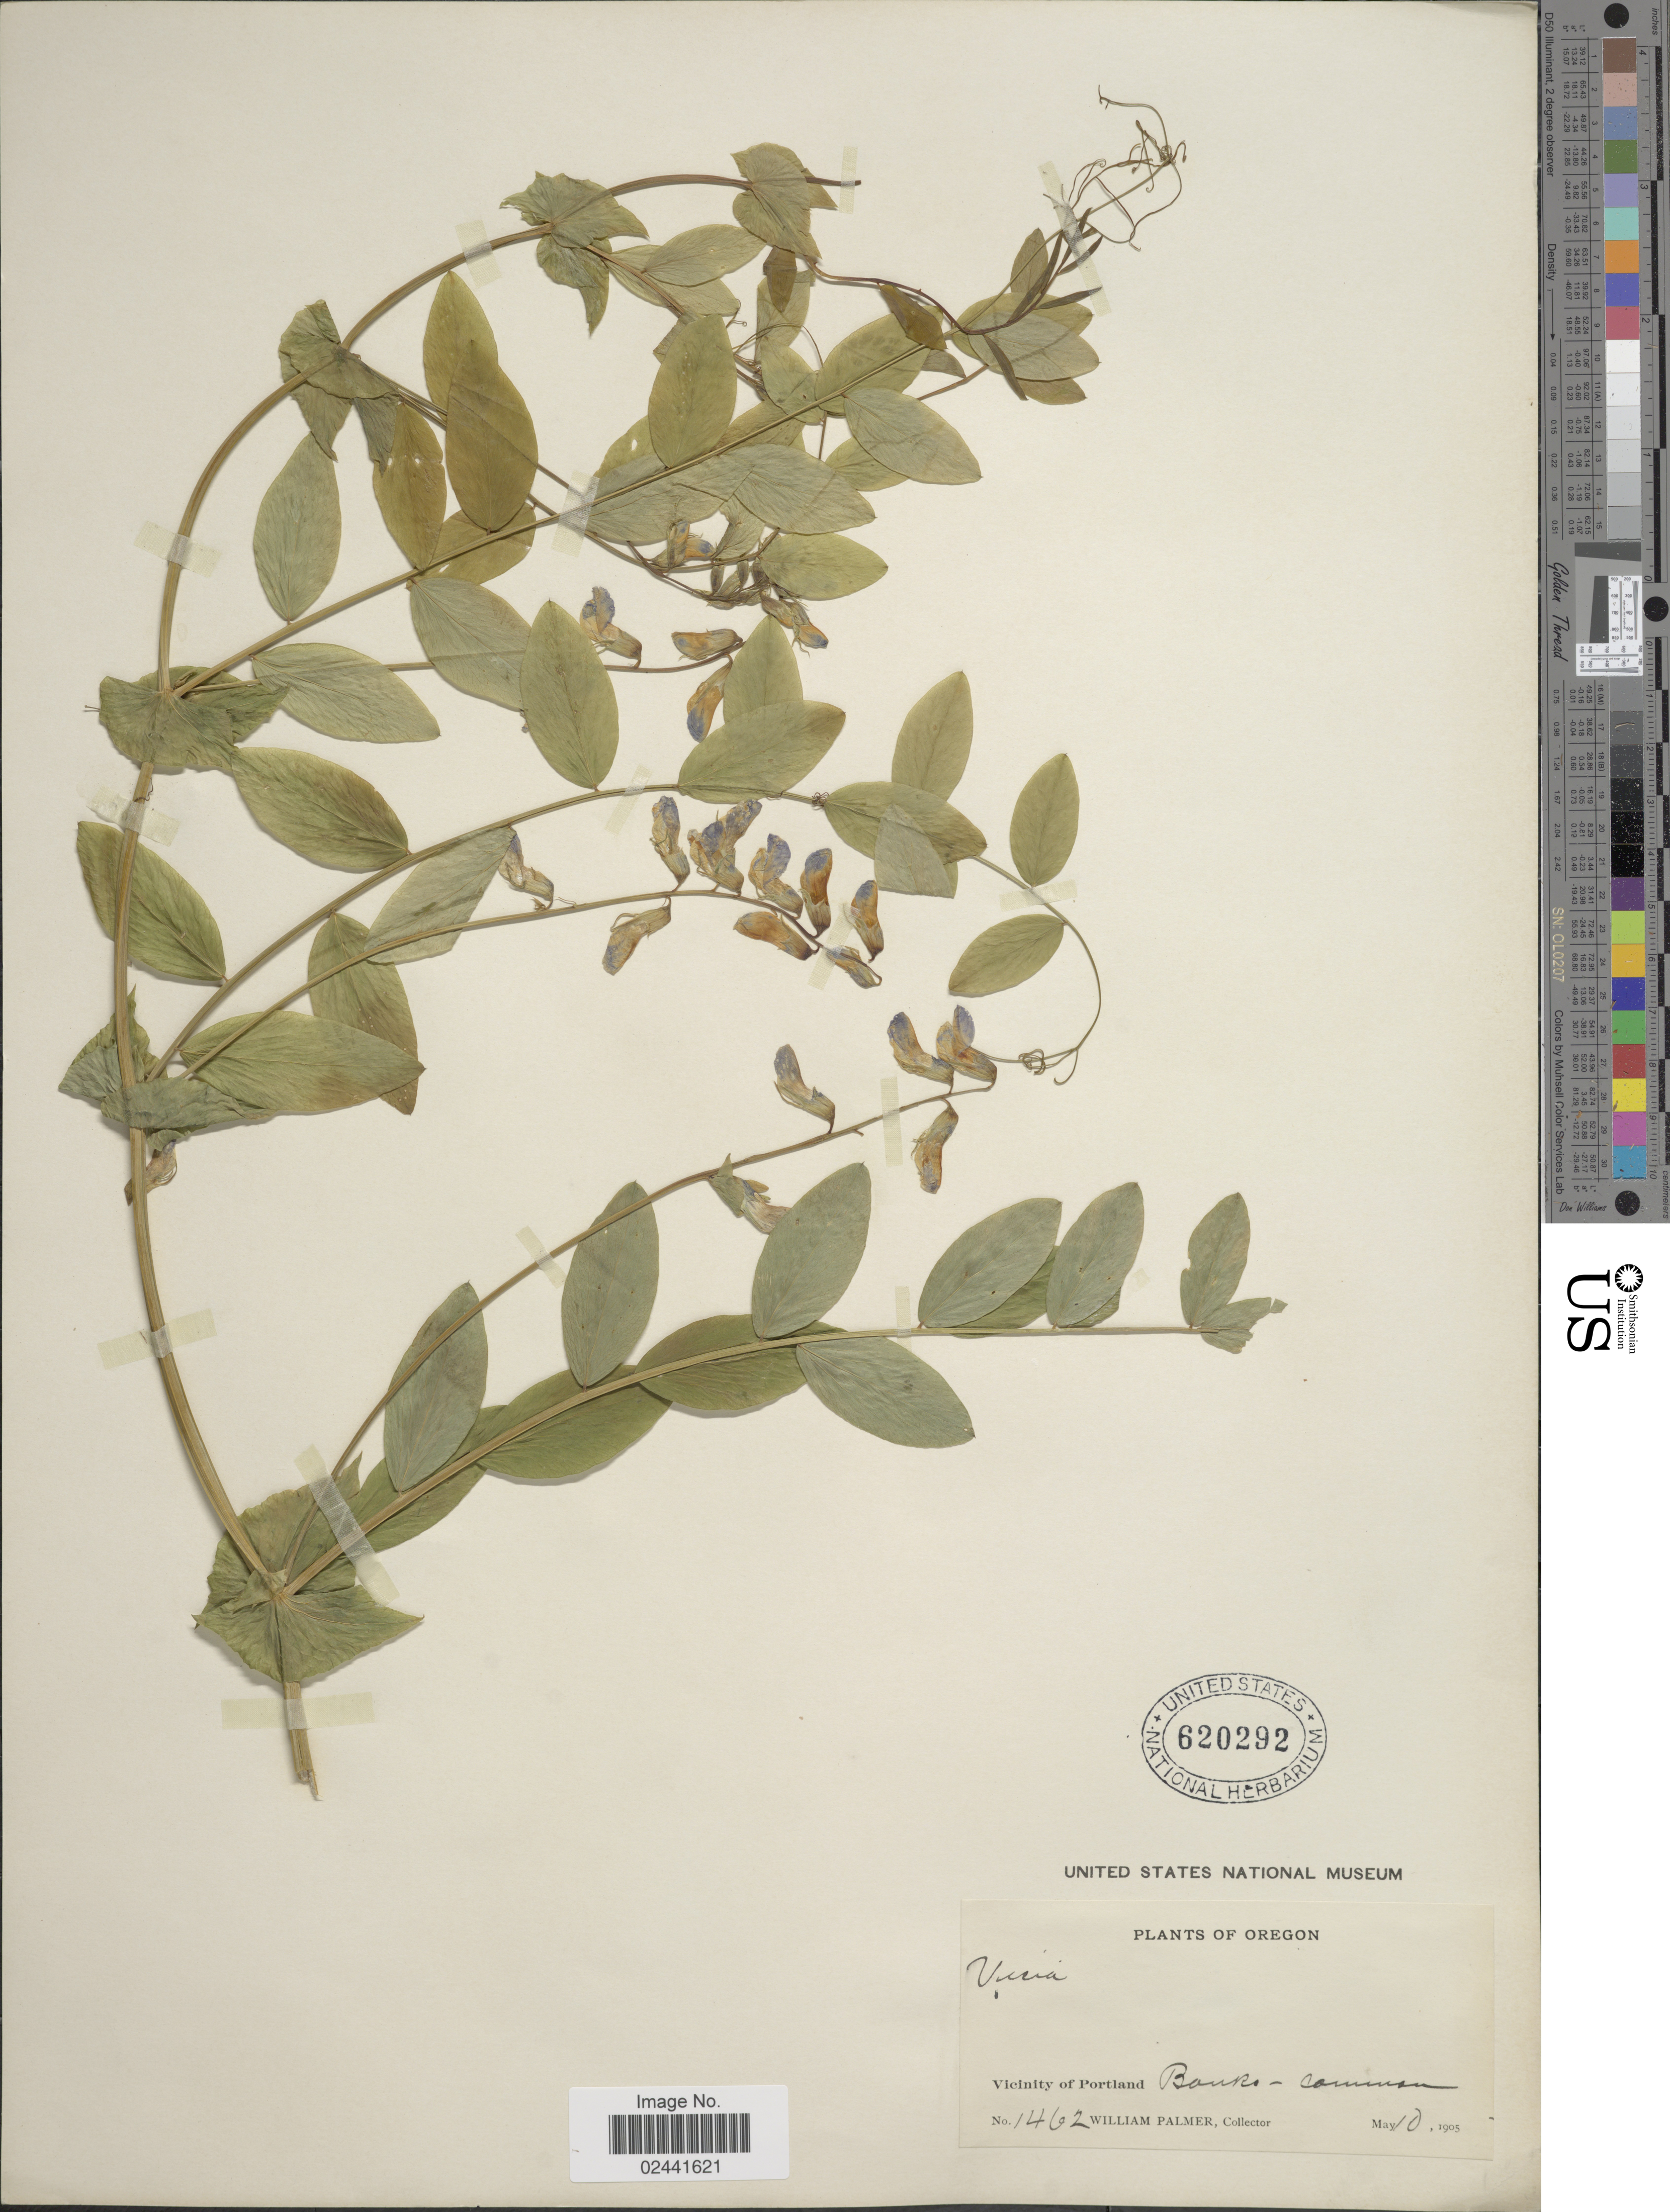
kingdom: Plantae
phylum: Tracheophyta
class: Magnoliopsida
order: Fabales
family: Fabaceae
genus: Lathyrus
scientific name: Lathyrus polyphyllus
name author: Nutt.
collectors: W. Palmer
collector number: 1462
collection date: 1905-05-10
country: United States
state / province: Oregon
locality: Vicinity of Portland, banks - Common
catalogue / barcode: US 620292